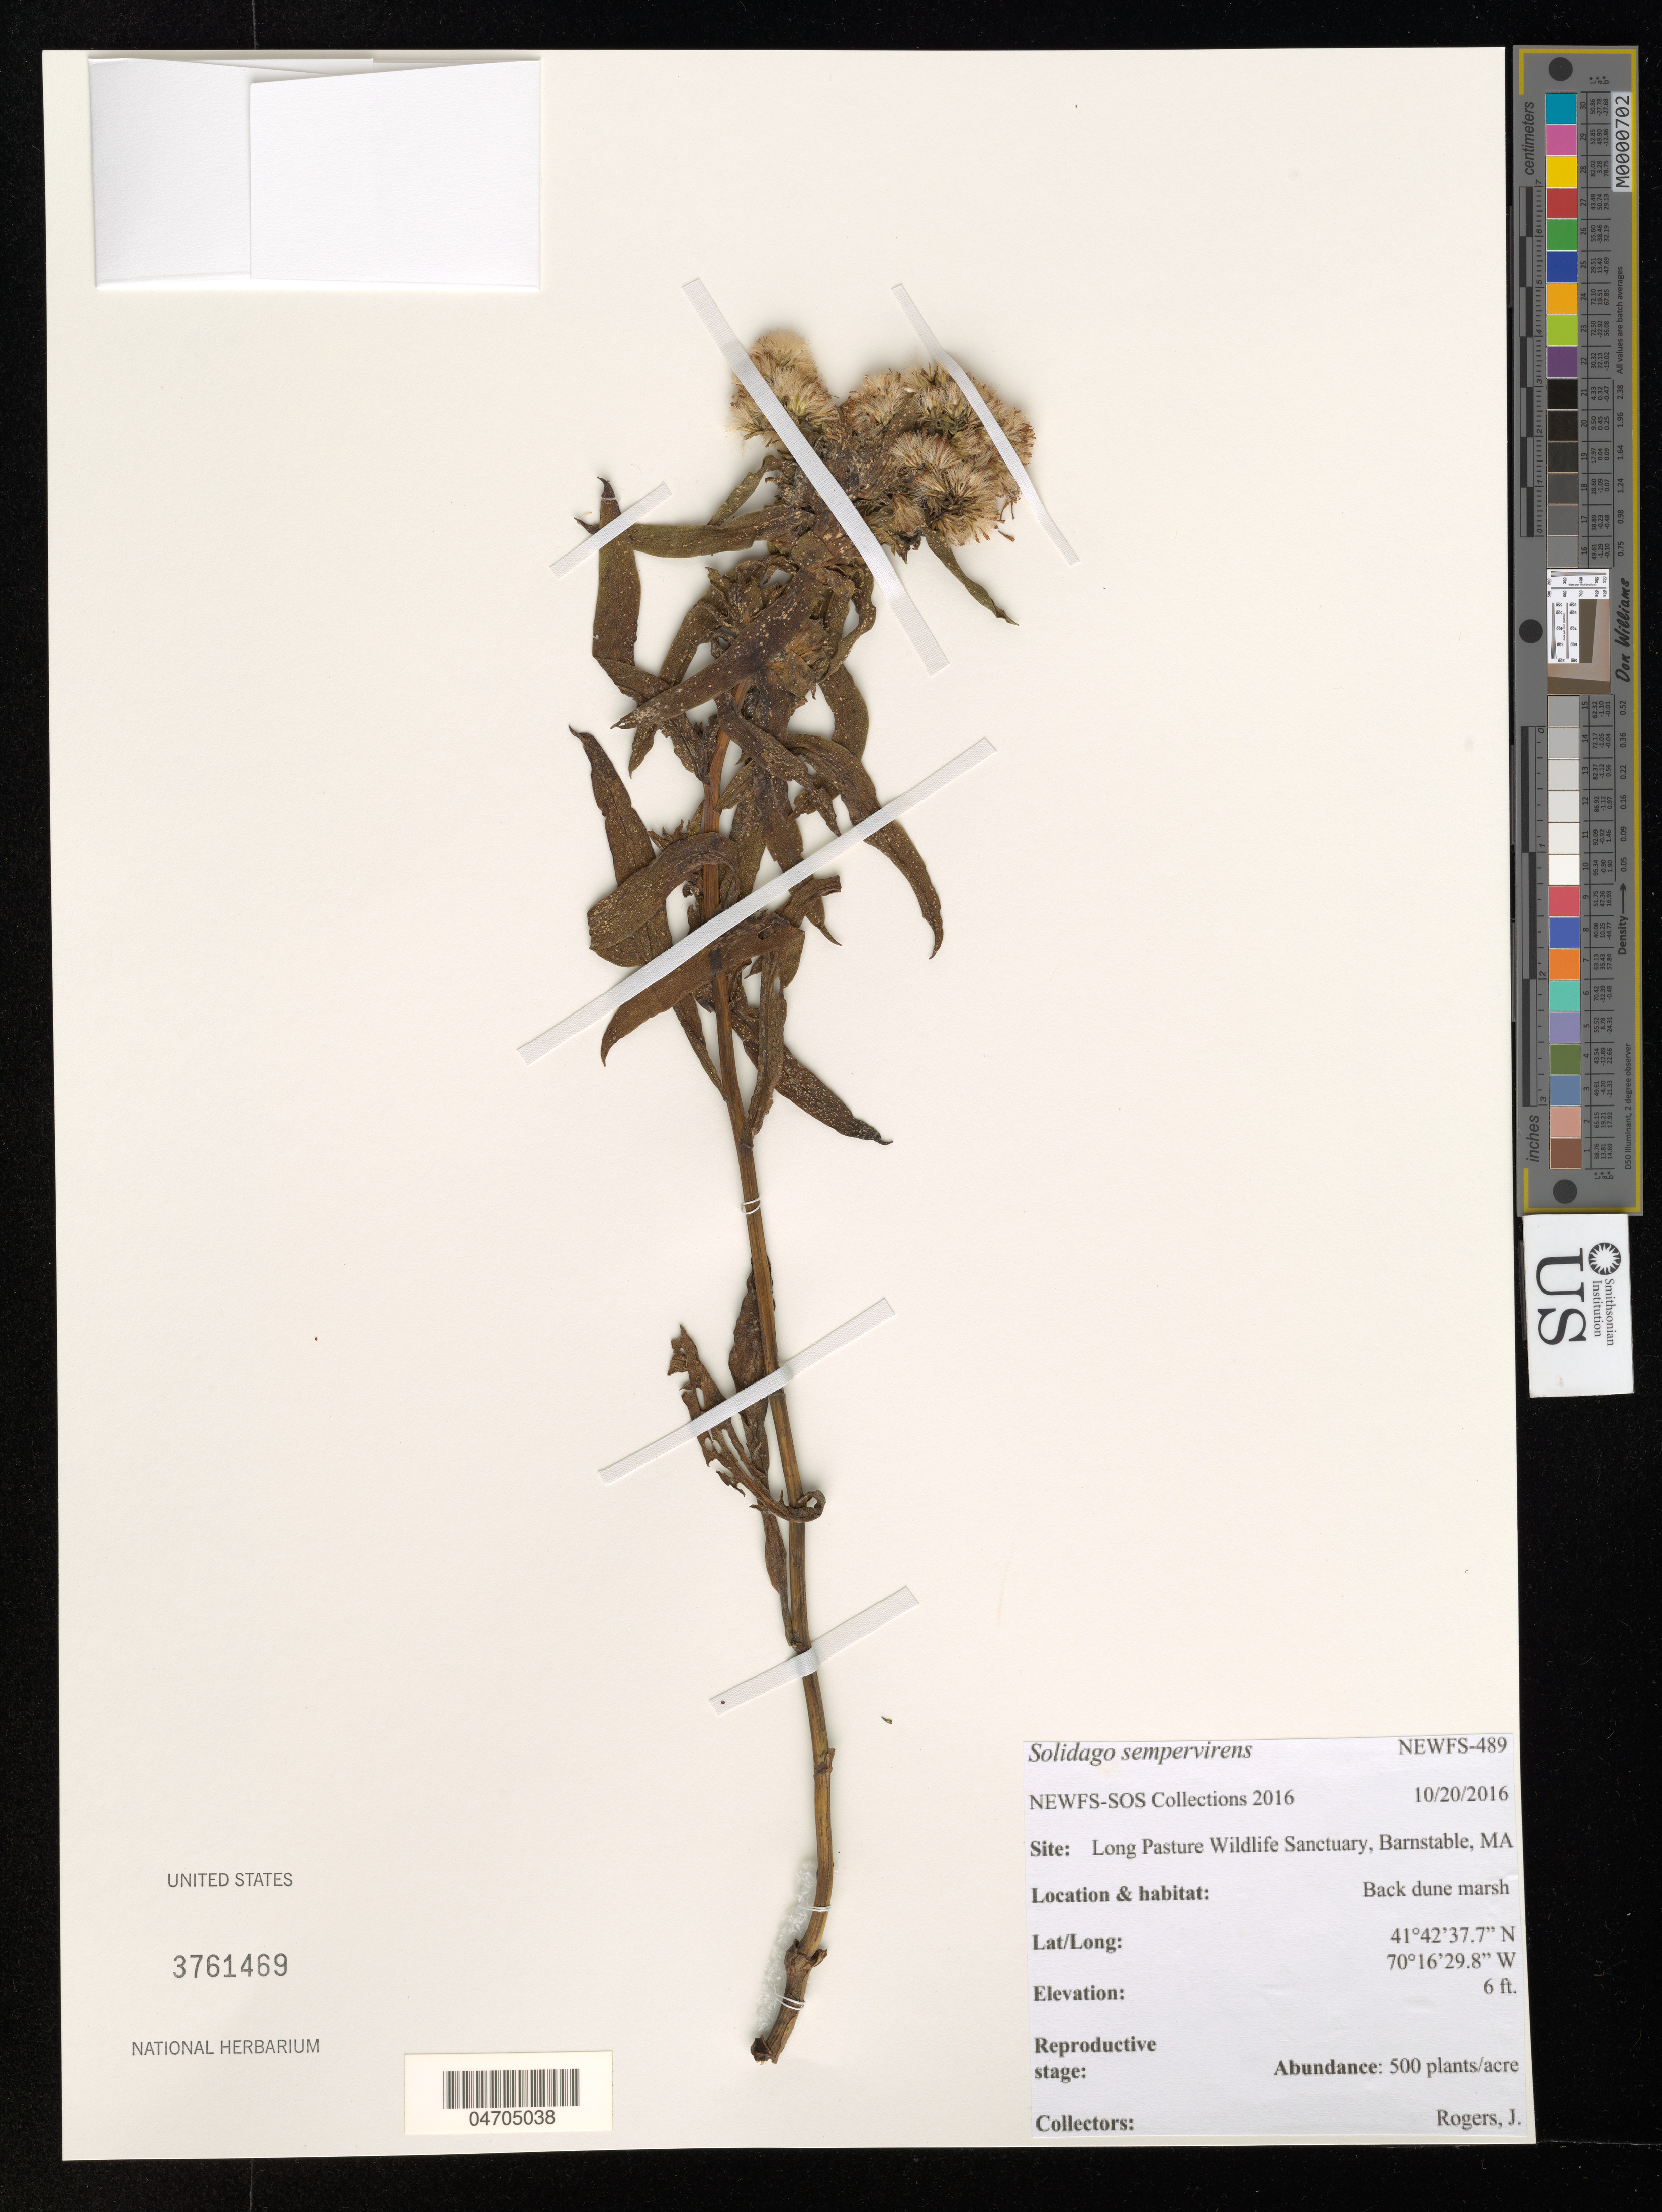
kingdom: Plantae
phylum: Tracheophyta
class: Magnoliopsida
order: Asterales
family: Asteraceae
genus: Solidago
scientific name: Solidago sempervirens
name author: L.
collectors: J. Rogers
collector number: NEWFS-489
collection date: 2016-10-20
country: United States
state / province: Massachusetts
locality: Long Pasture Wildlife Sanctuary, Barnstable.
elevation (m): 2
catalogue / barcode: US 3761469